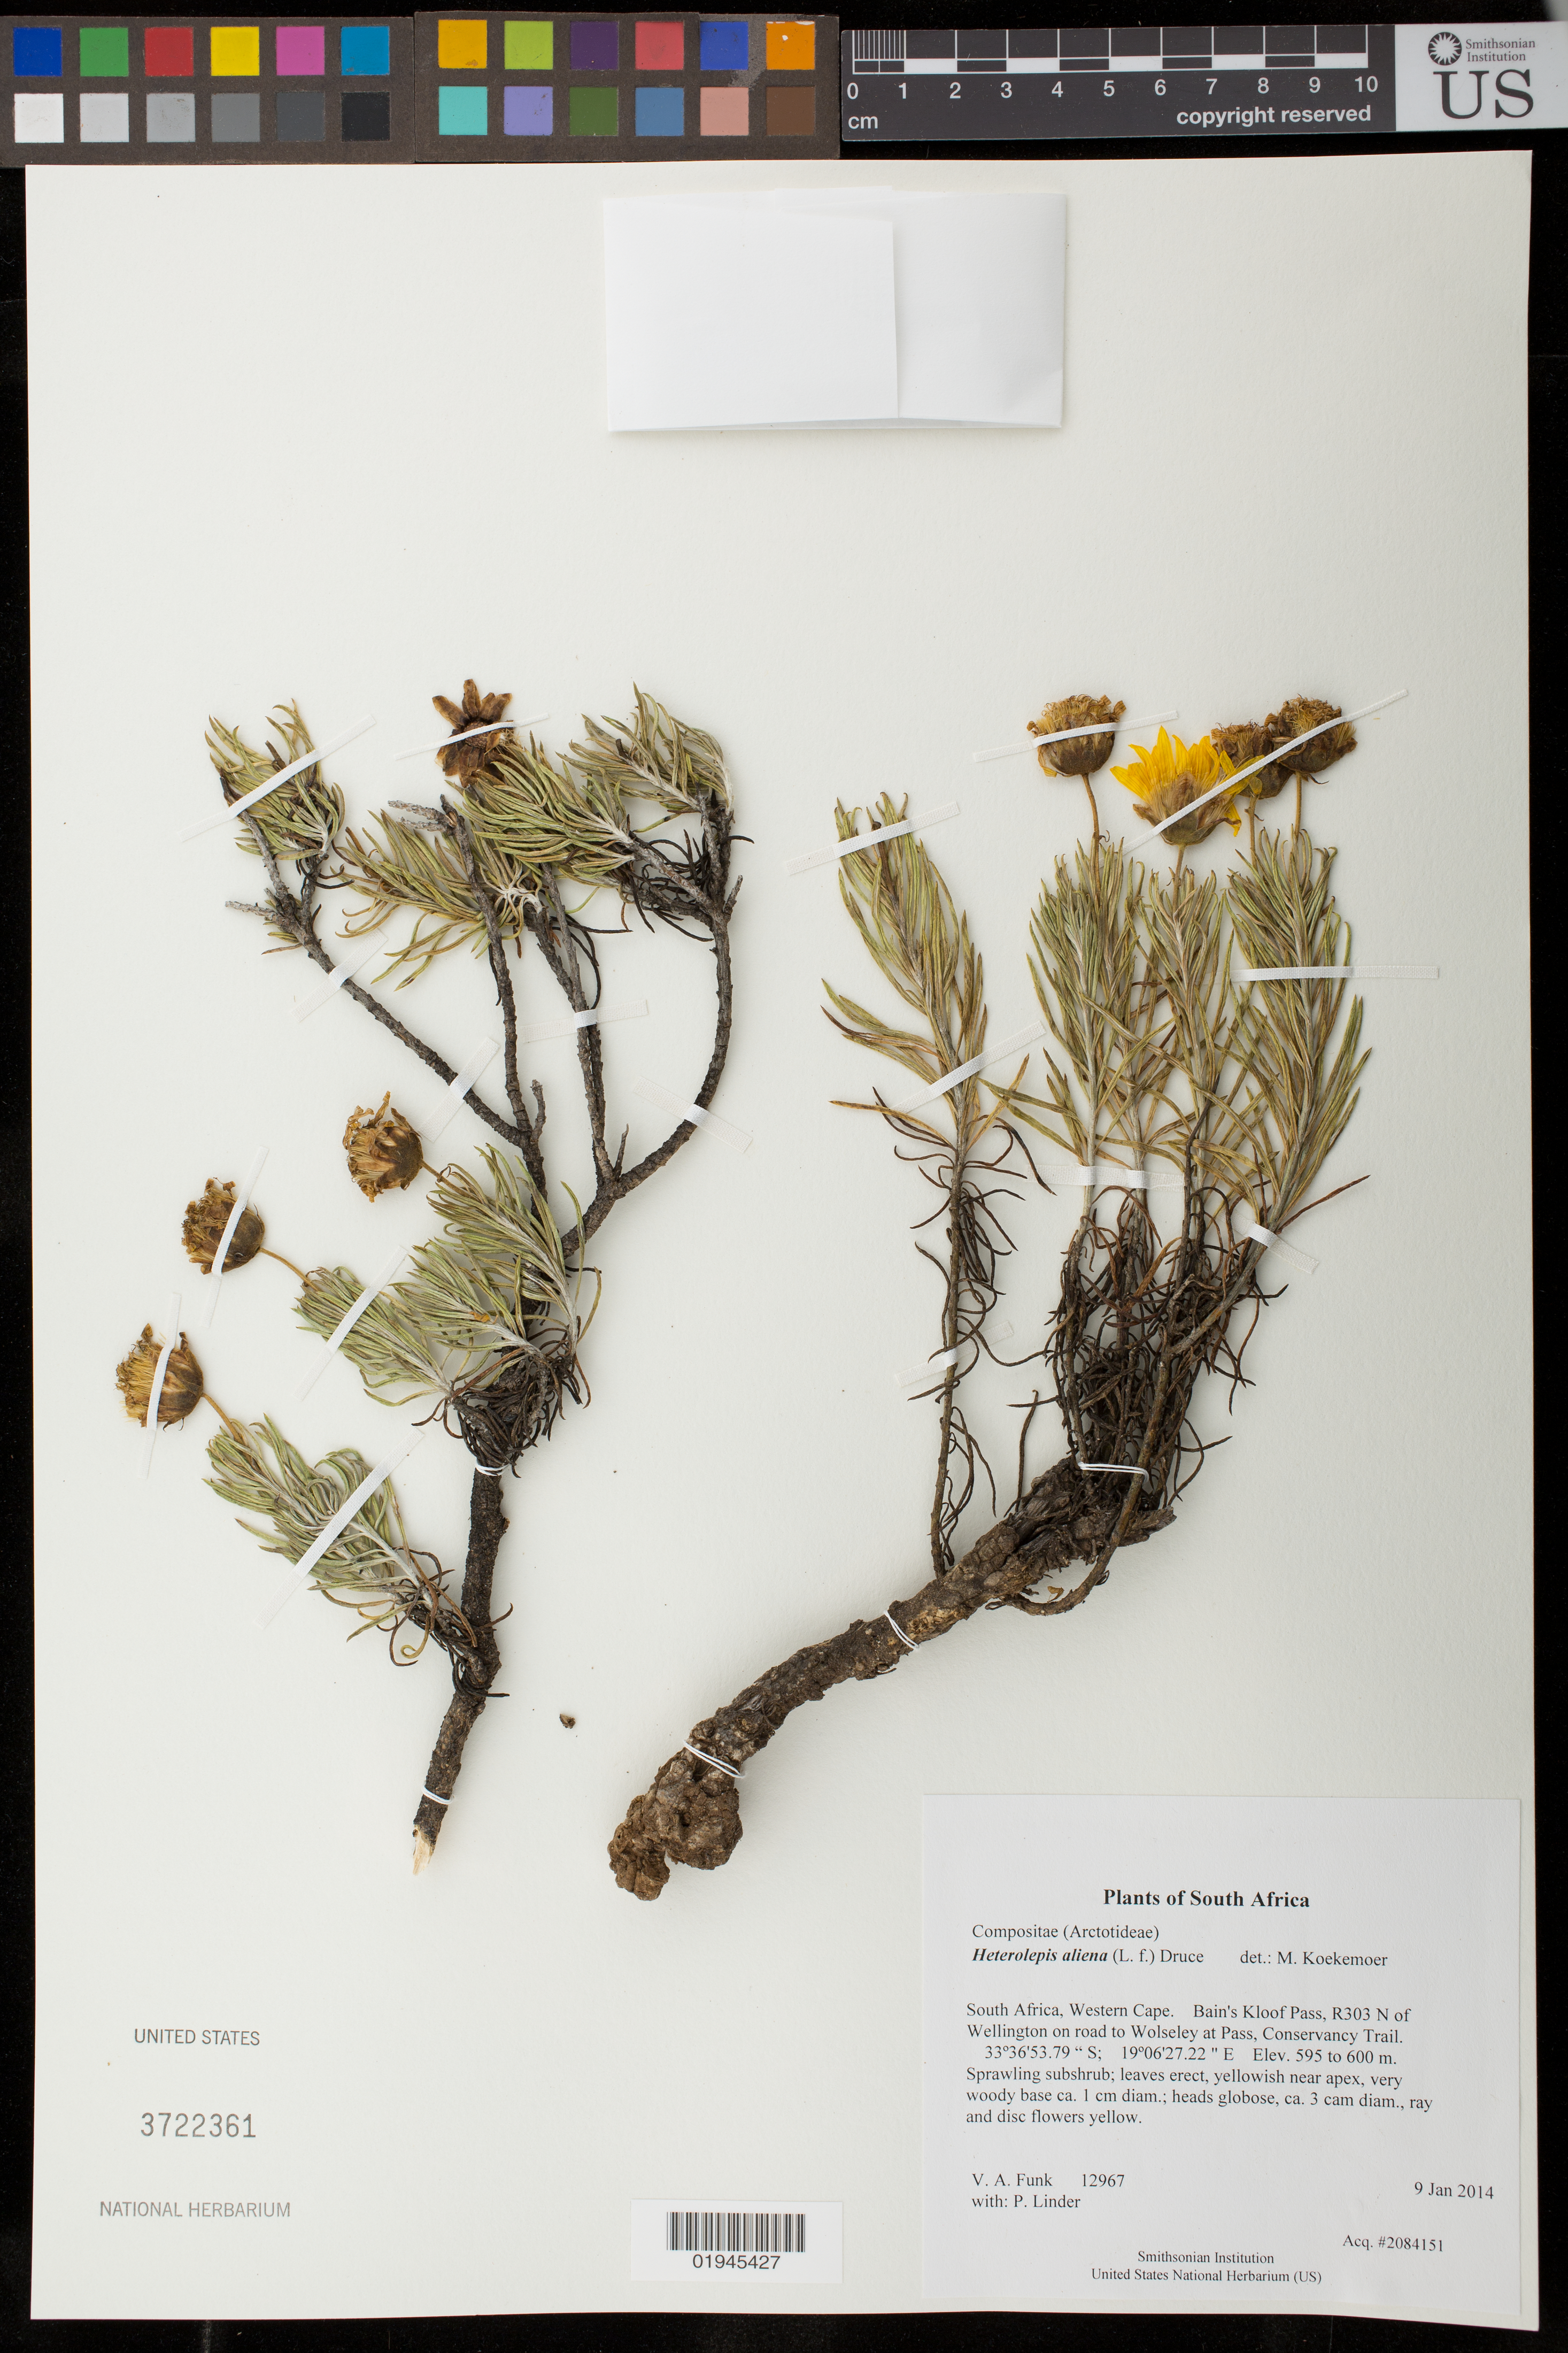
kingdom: Plantae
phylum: Tracheophyta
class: Magnoliopsida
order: Asterales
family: Asteraceae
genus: Heterolepis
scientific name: Heterolepis aliena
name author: (L. f.) Druce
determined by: Koekemoer, M.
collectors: P. Linder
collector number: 12967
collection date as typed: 9 Jan 2014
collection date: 2014-01-09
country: South Africa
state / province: Western Cape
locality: Bain's Kloof Pass, R303 N of Wellington on road to Wolseley at Pass, Conservancy Trail.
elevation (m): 595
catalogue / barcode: US 3722361